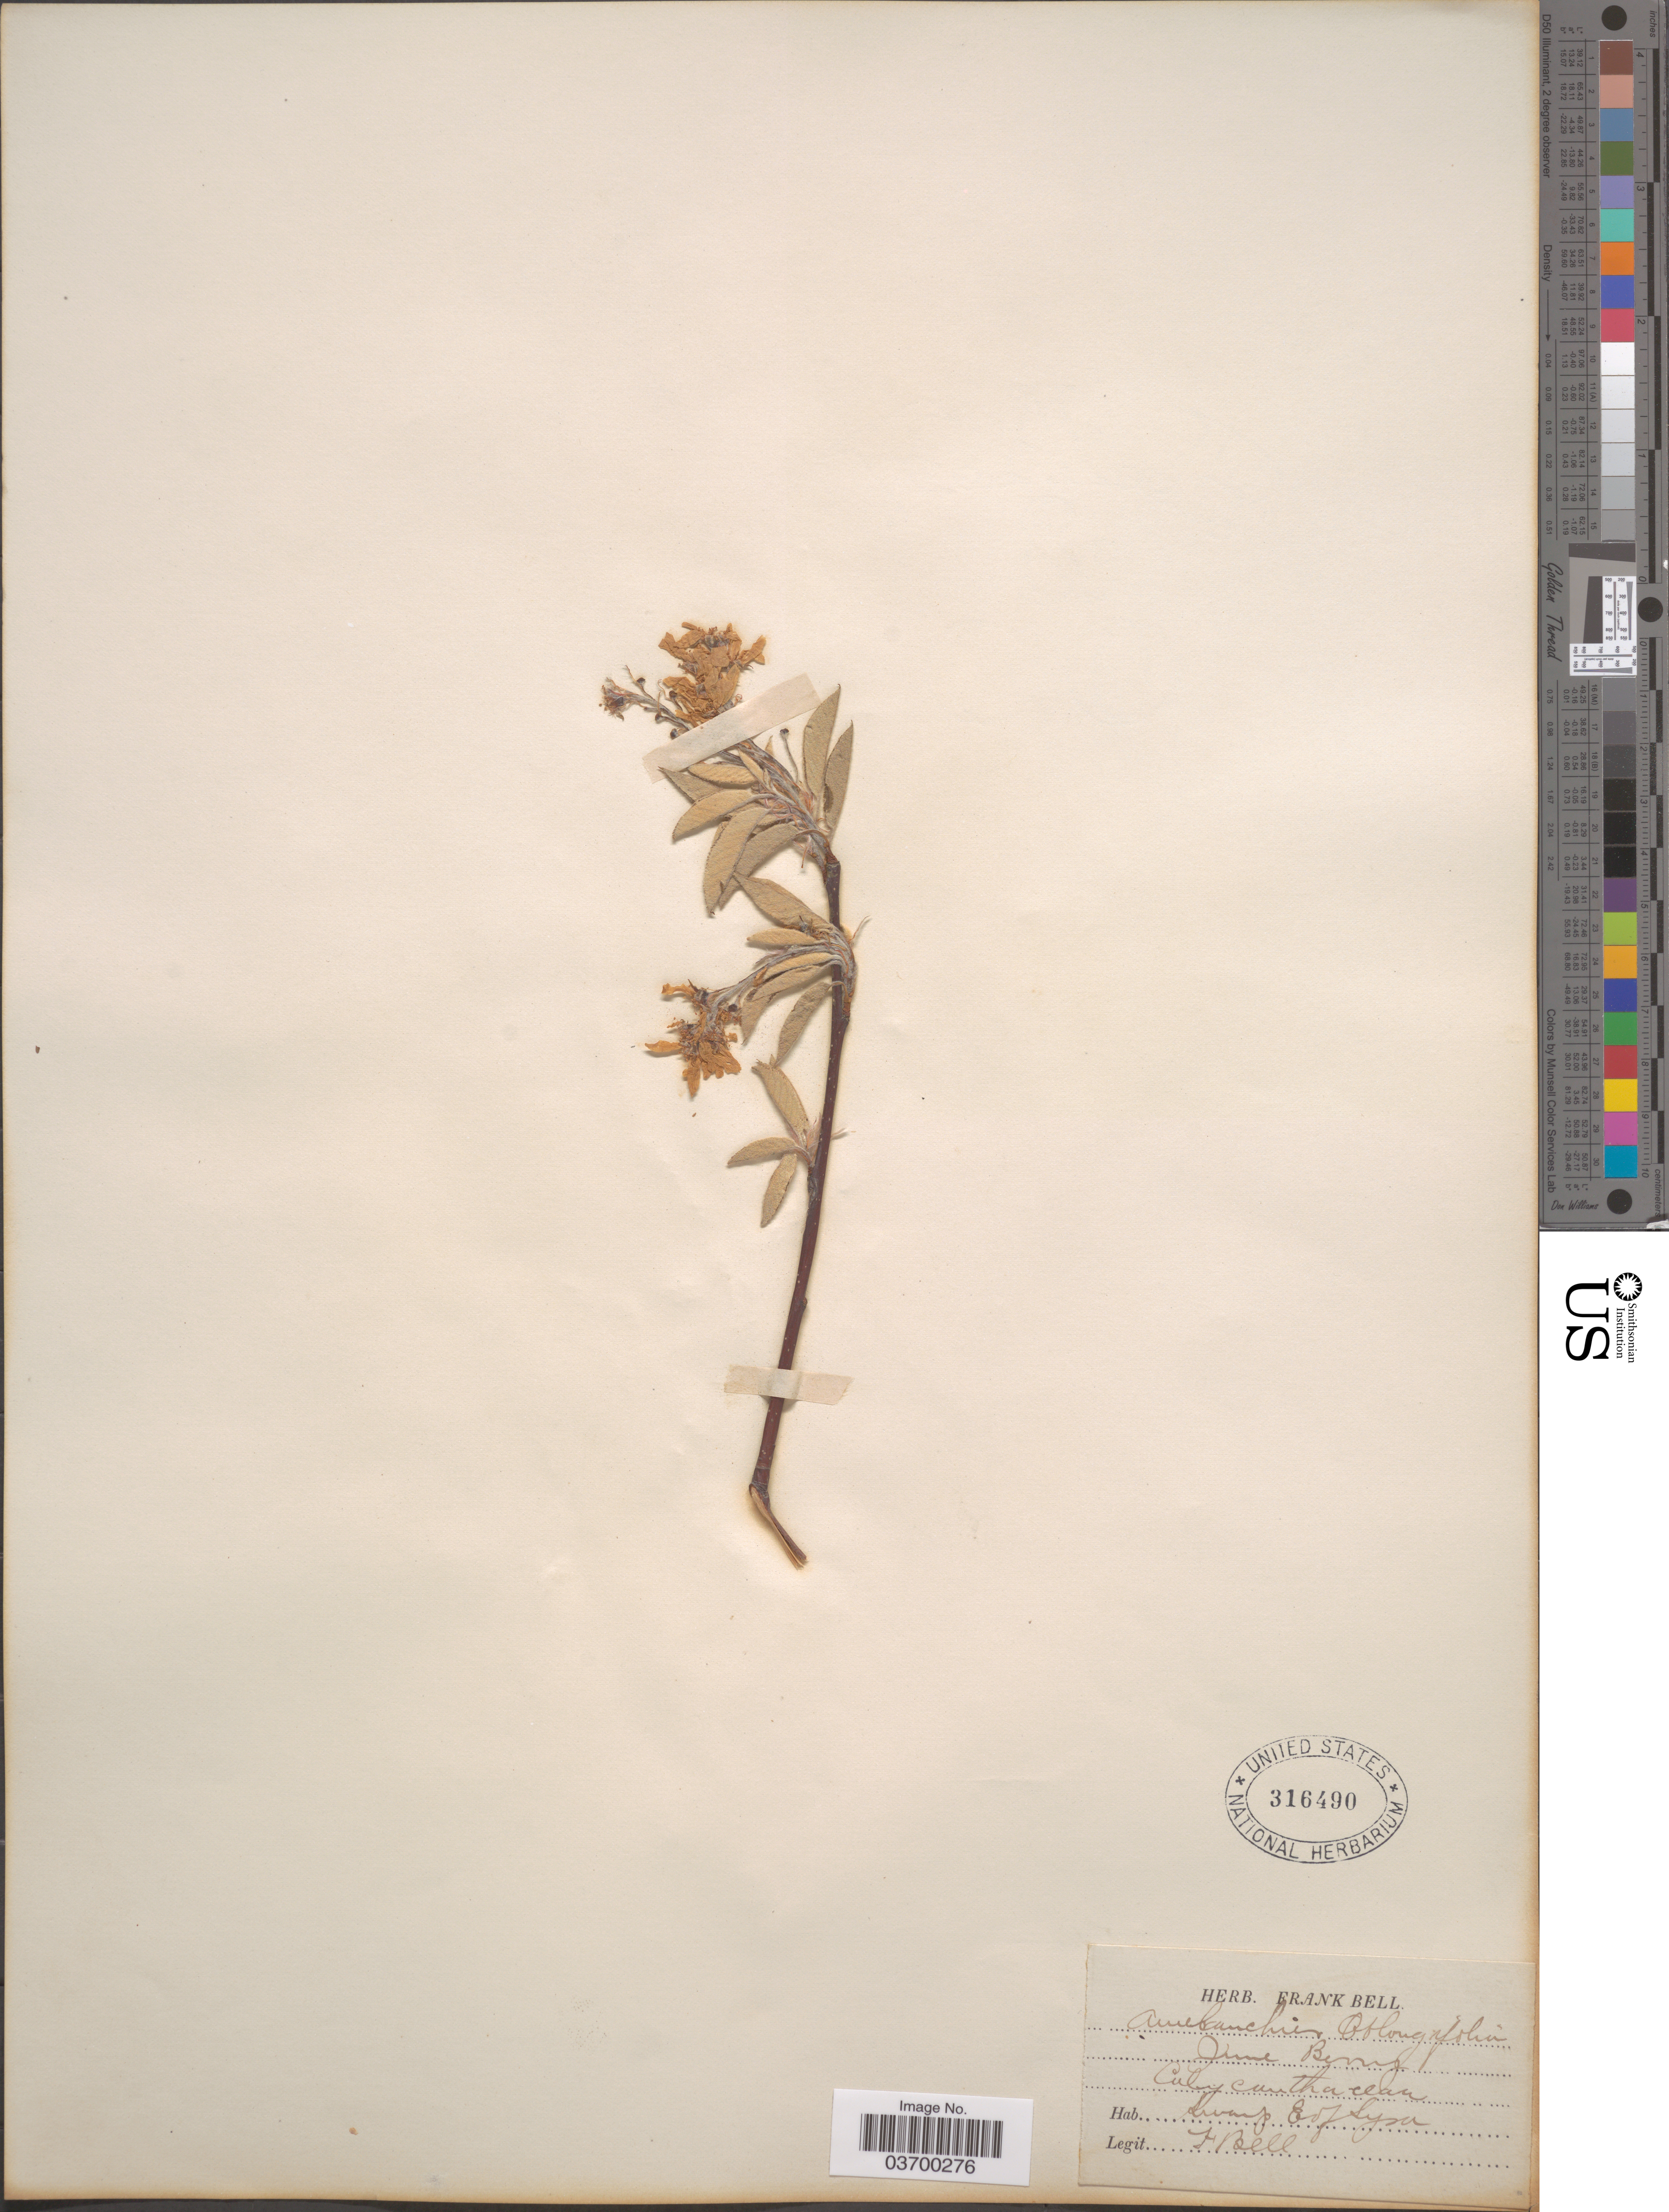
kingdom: Plantae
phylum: Tracheophyta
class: Magnoliopsida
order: Rosales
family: Rosaceae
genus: Amelanchier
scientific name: Amelanchier botryapium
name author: DC.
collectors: F. Bell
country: United States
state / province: New York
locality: Swamp E of Syra.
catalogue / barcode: US 316490